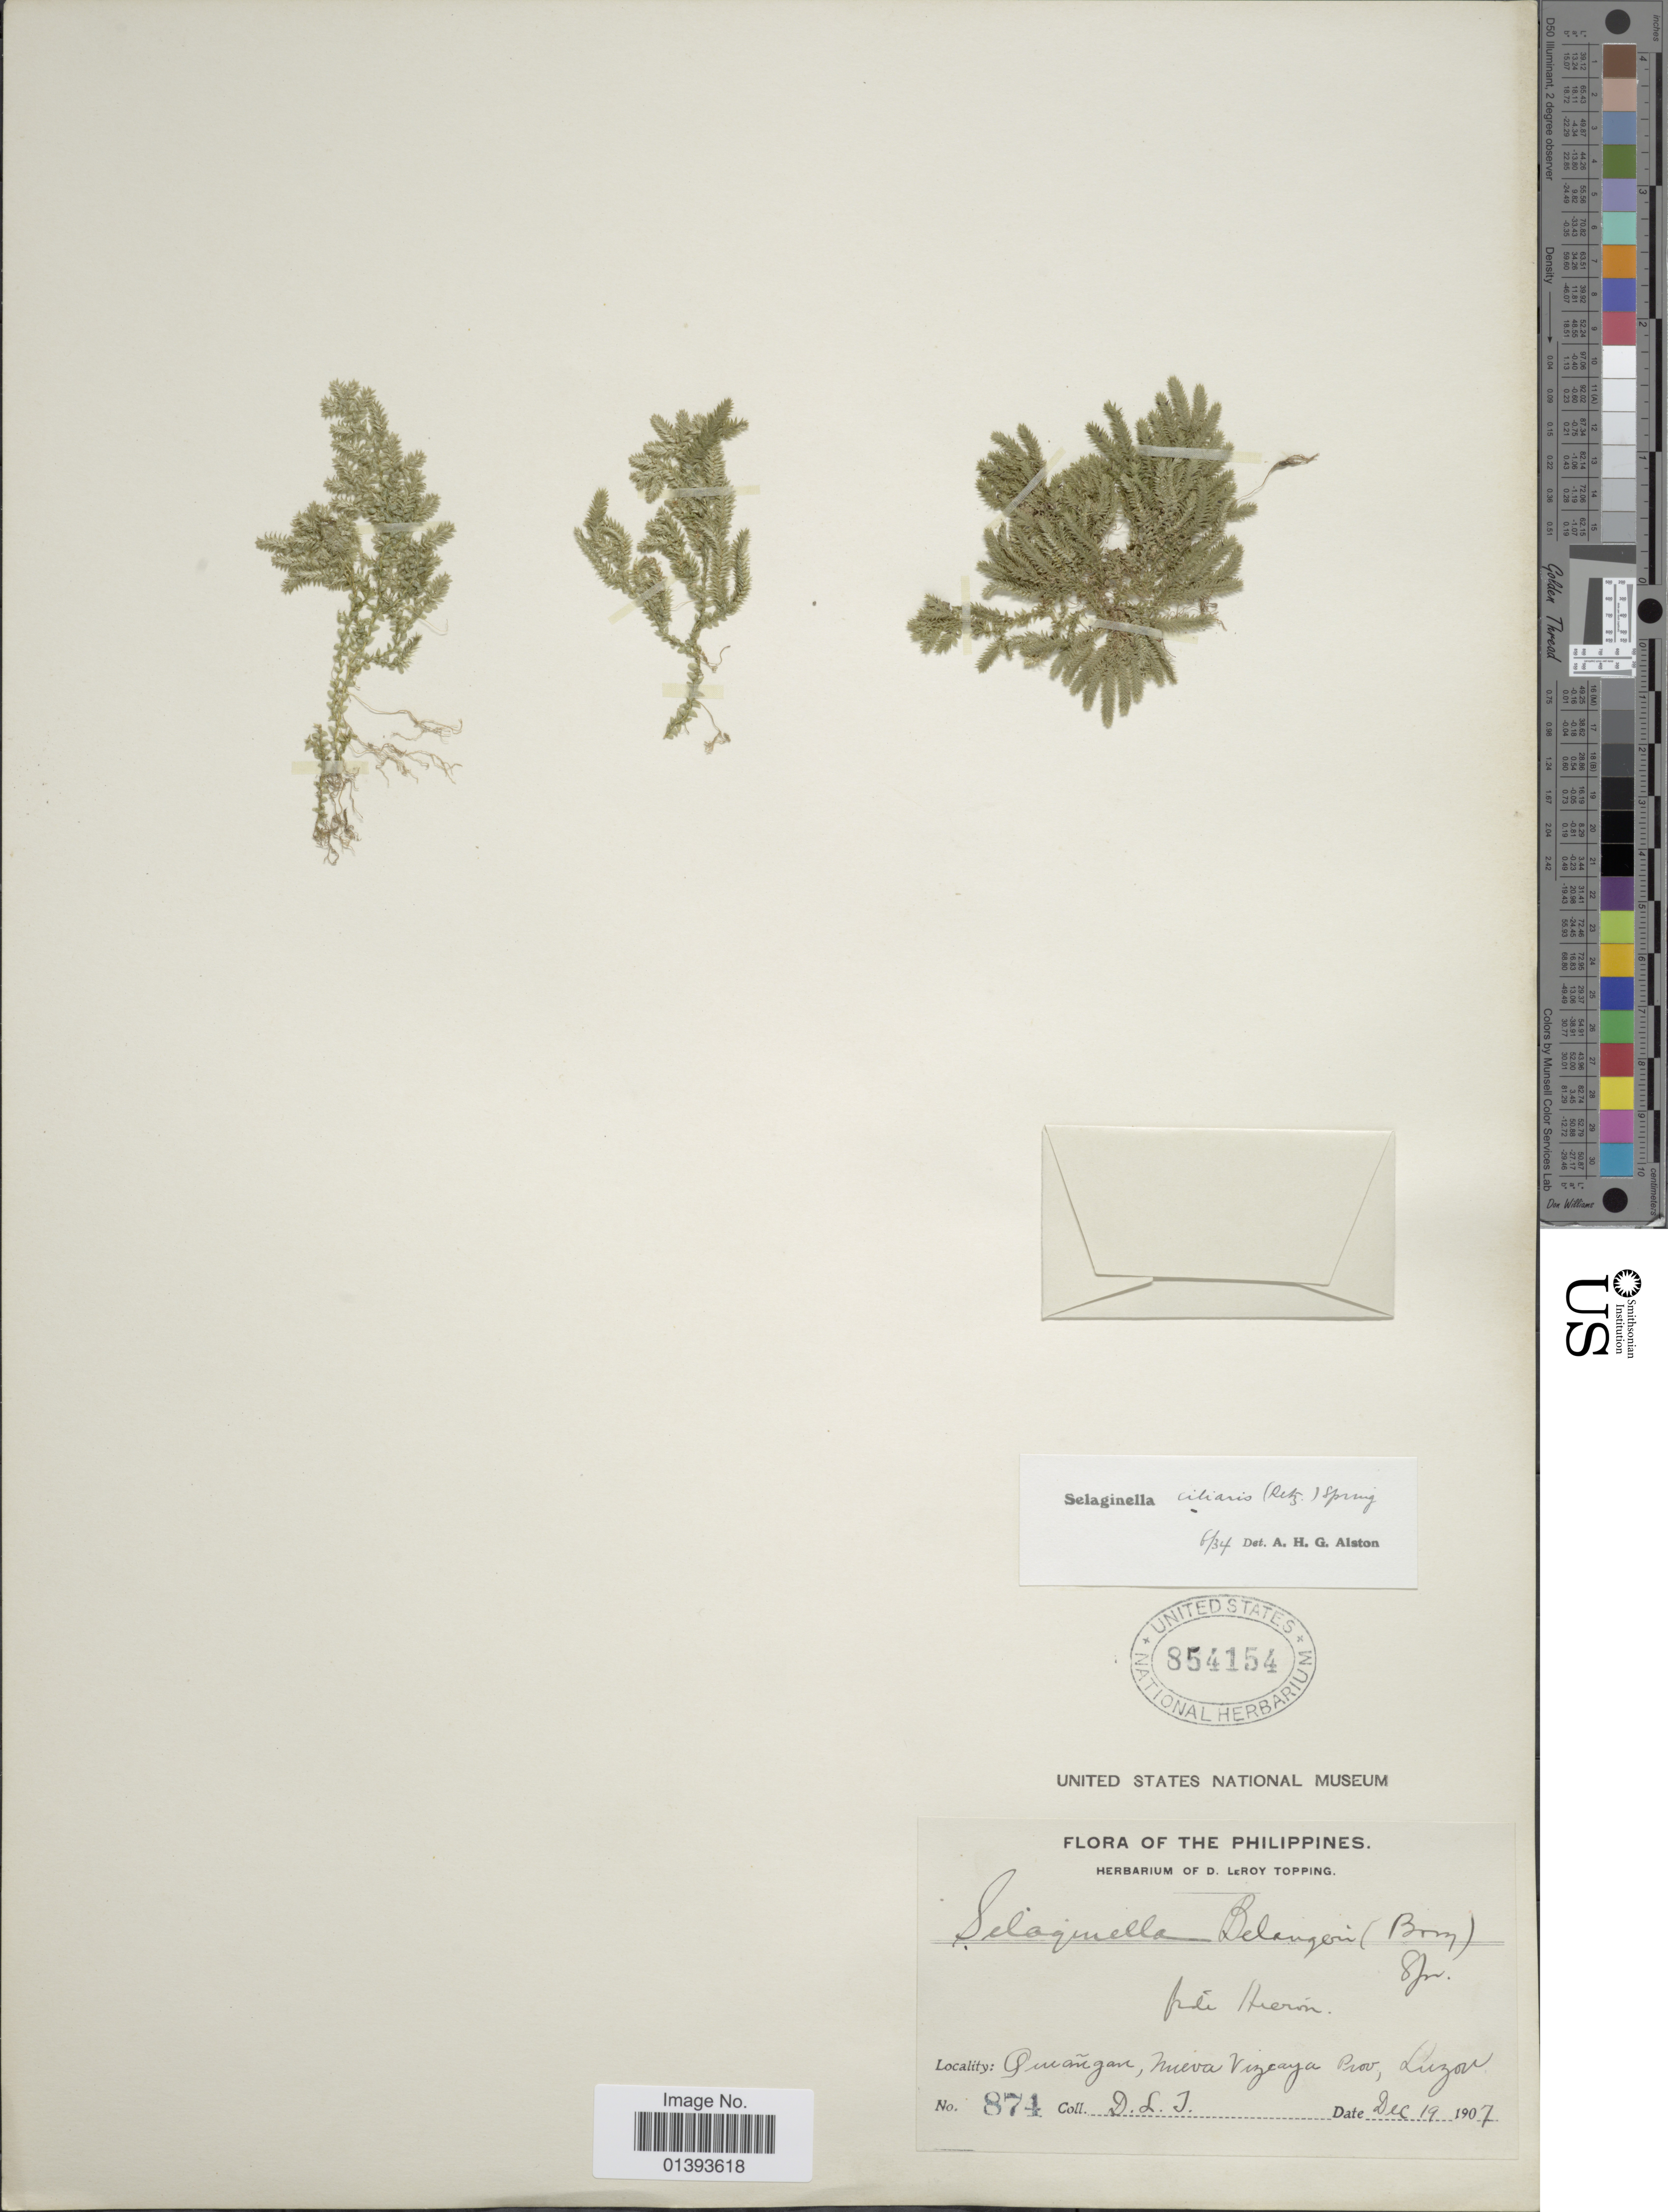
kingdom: Plantae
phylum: Tracheophyta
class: Lycopodiopsida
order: Selaginellales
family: Selaginellaceae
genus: Selaginella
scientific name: Selaginella ciliaris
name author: (Retz.) Spring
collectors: D. L. Topping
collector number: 874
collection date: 1907-12-19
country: Philippines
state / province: Central Luzon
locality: Pangdan, nueva Visayas Prov. Luzon.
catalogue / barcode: US 854154